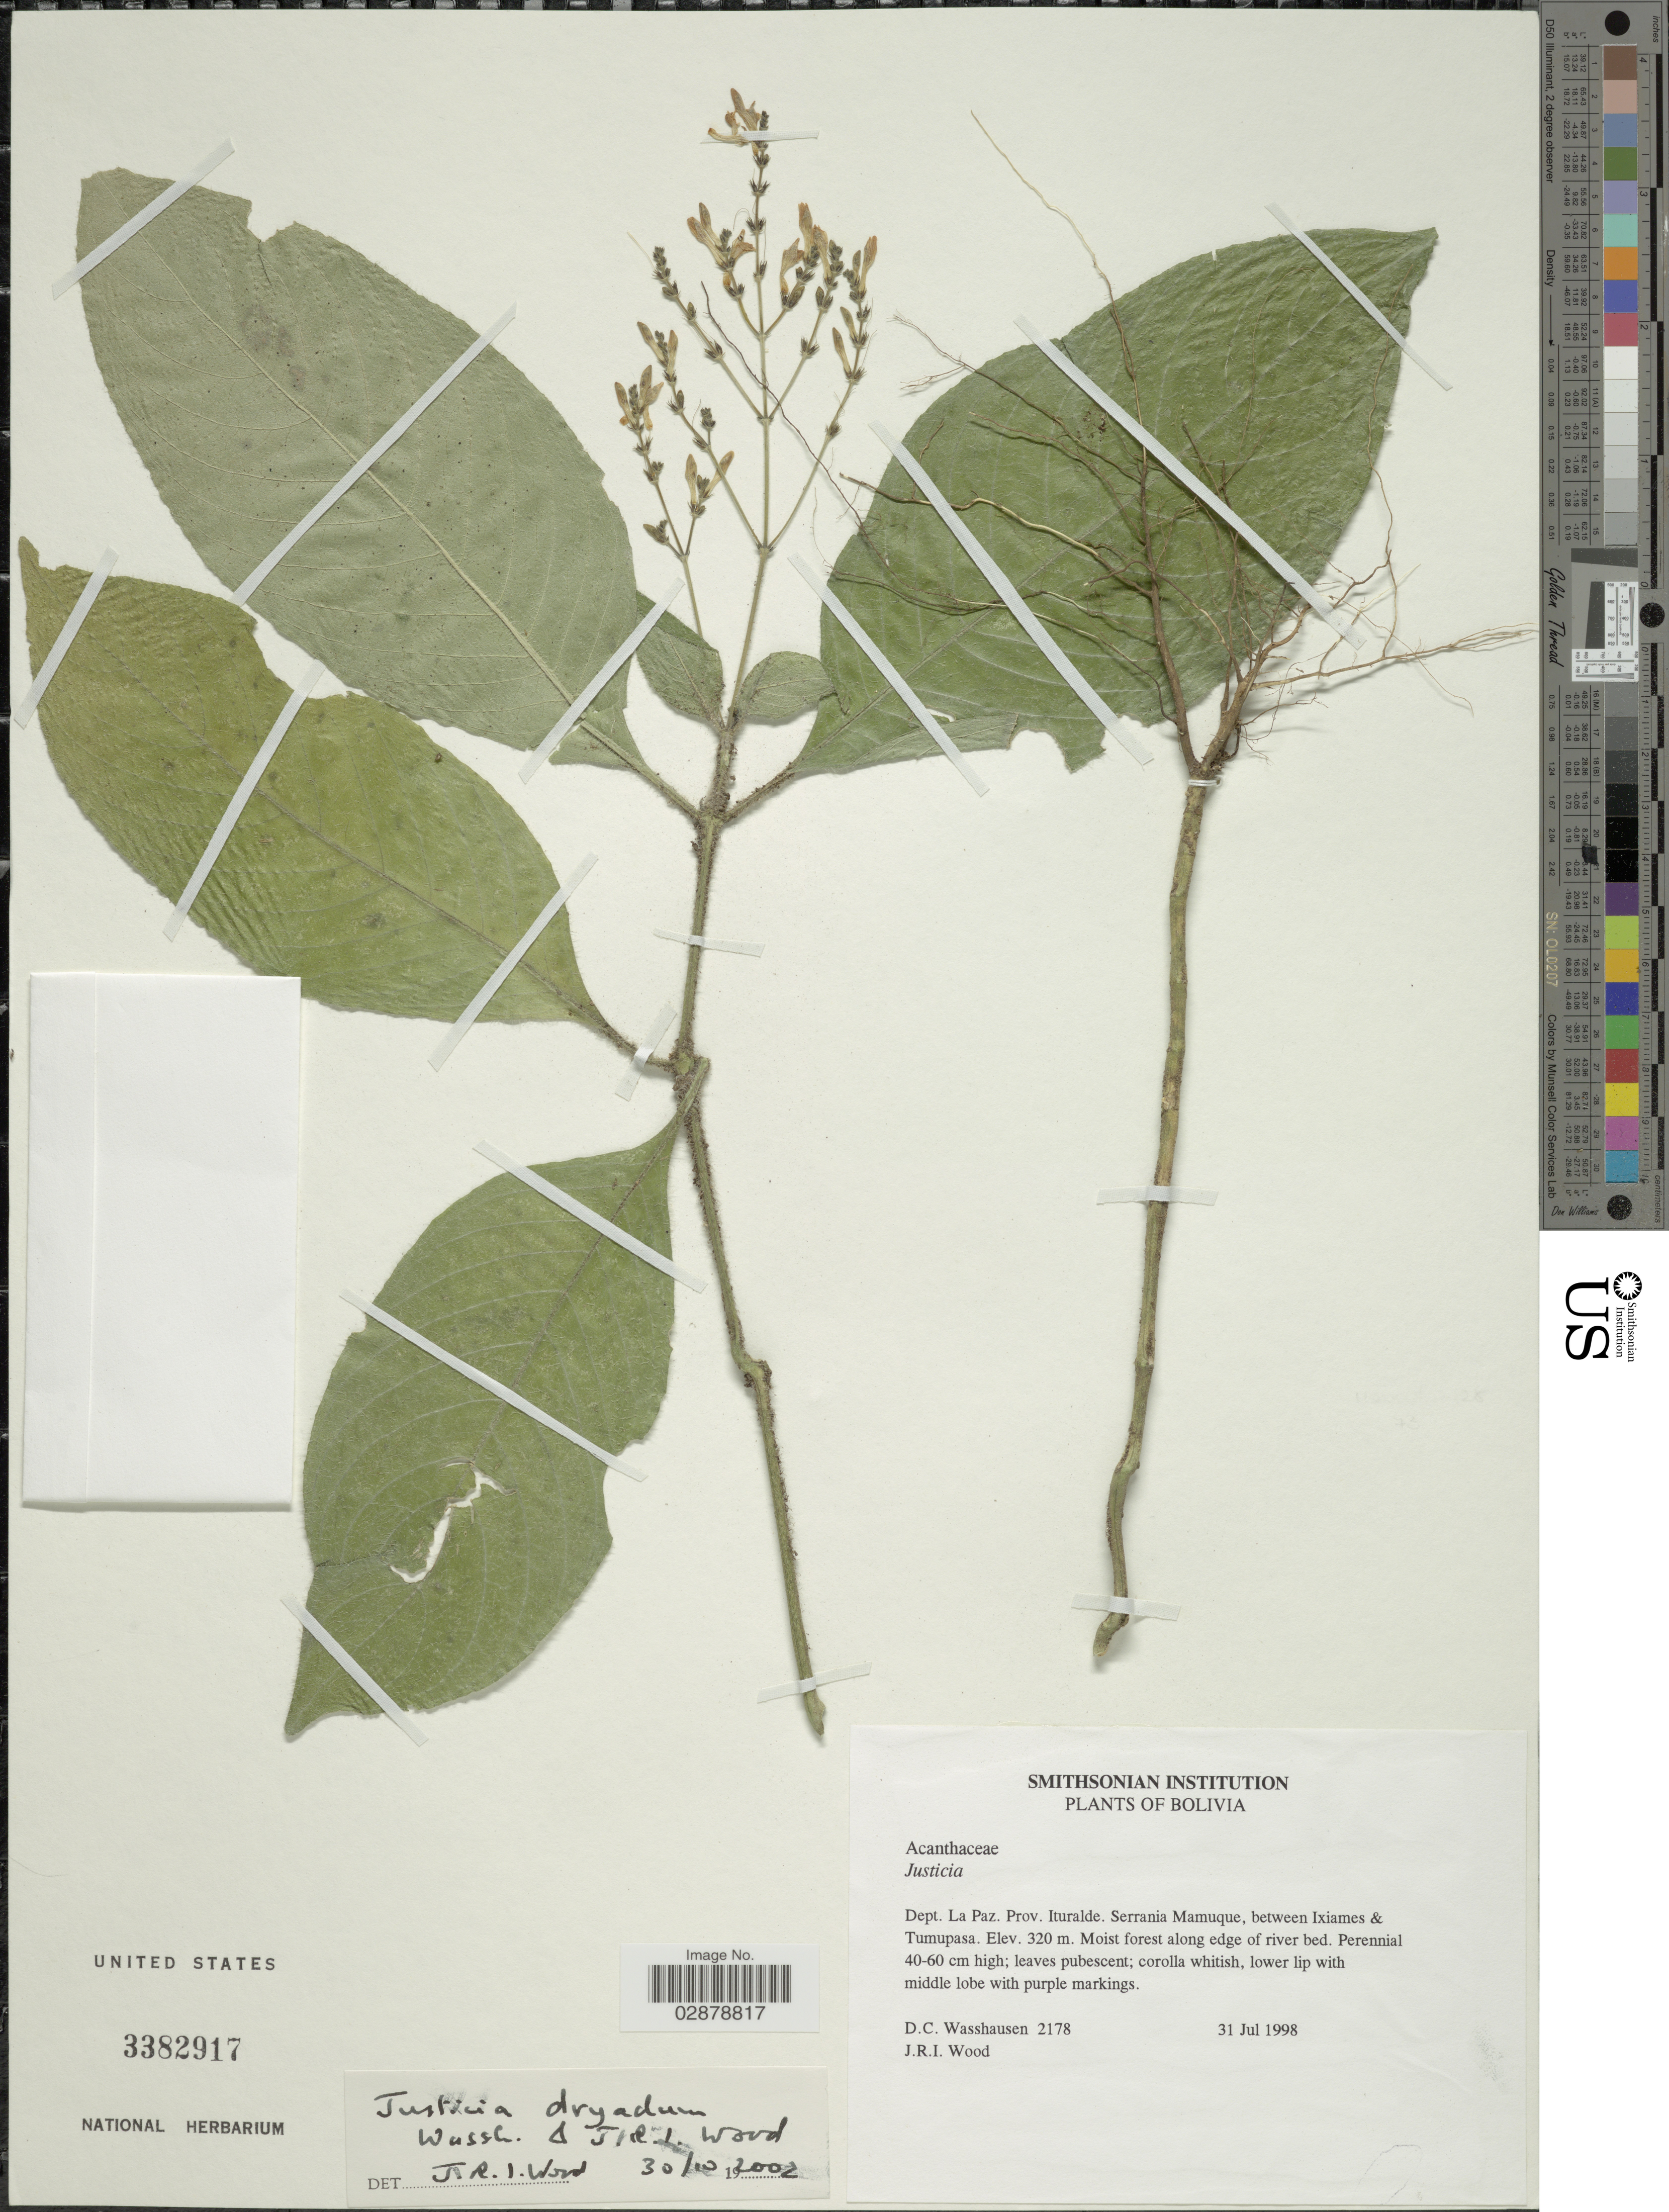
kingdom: Plantae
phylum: Tracheophyta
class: Magnoliopsida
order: Lamiales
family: Acanthaceae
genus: Justicia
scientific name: Justicia dryadum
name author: Wassh. & J.R.I. Wood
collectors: D. C. Wasshausen & J. R. I. Wood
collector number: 2178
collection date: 1998-07-31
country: Bolivia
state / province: La Paz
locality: Dept. La Paz. Prov. de Ituralde. Serrania Mamuque, between Ixiames & Tumupasa.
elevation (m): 320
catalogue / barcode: US 3382917